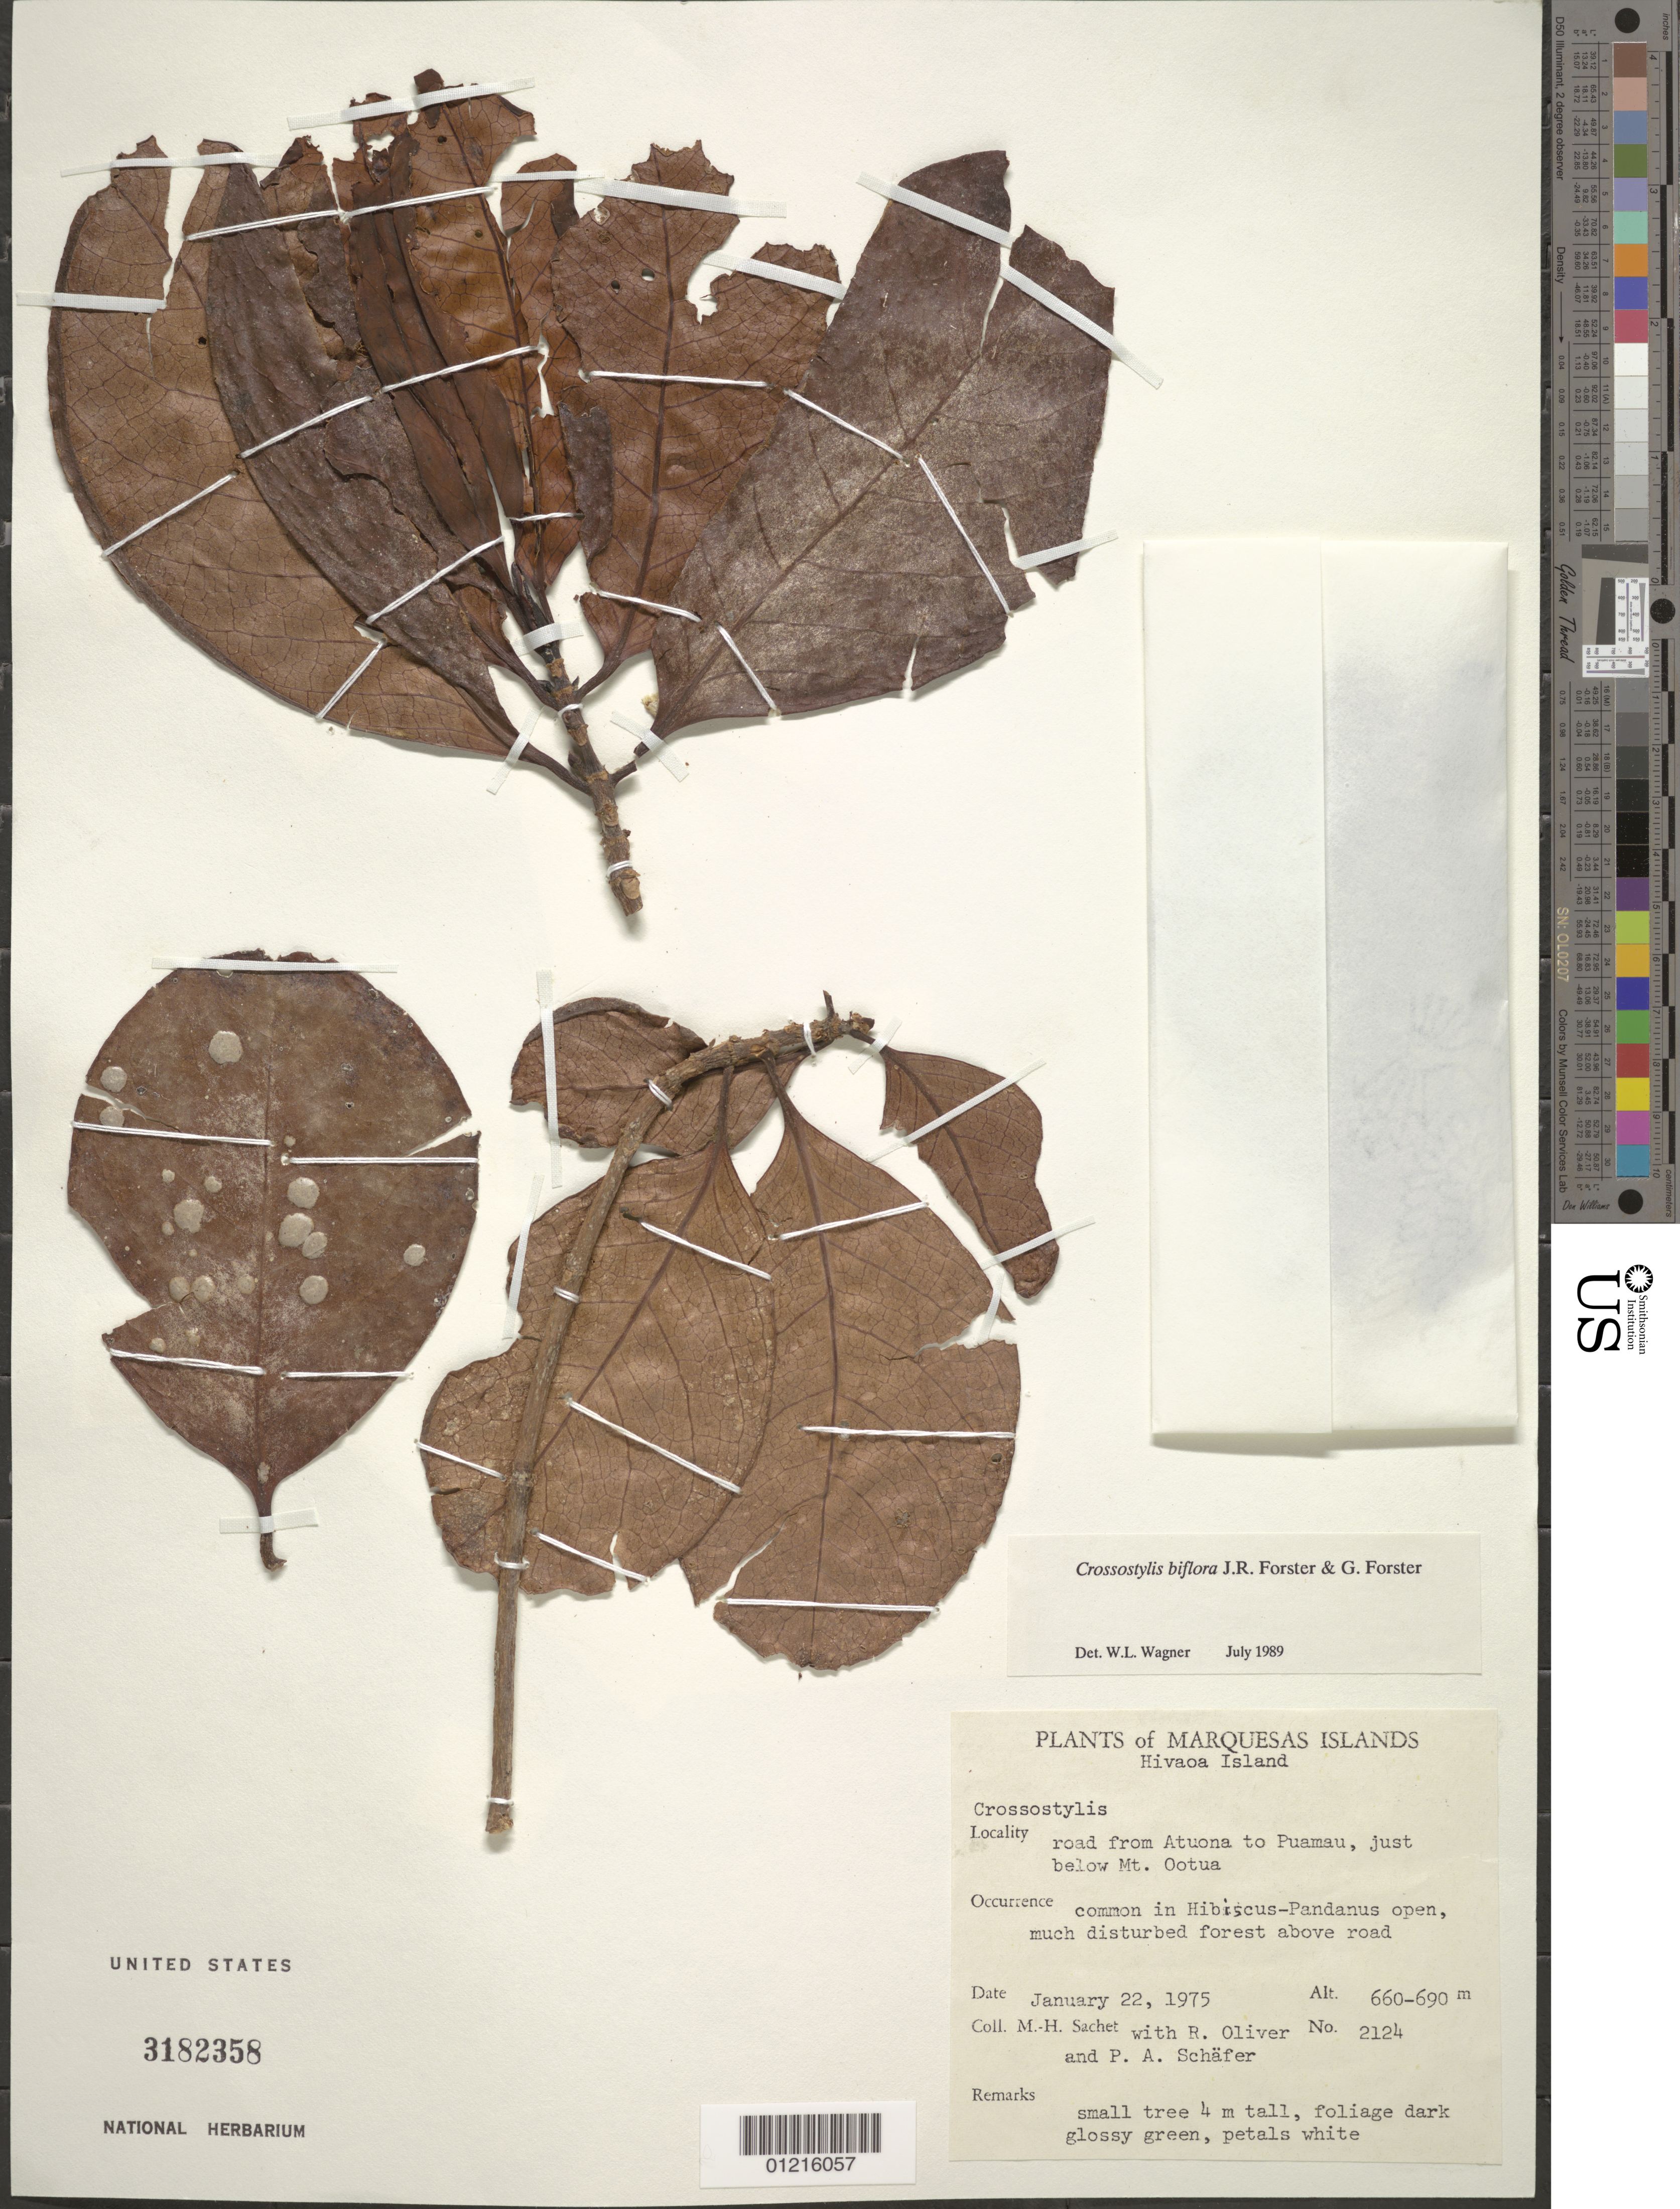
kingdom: Plantae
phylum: Tracheophyta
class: Magnoliopsida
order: Malpighiales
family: Rhizophoraceae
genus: Crossostylis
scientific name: Crossostylis biflora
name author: J.R. Forst. & G. Forst.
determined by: Wagner, W. L., (BOT), Smithsonian Institution - National Museum of Natural History (UNITED STATES)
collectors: M.-H. Sachet, R. L. Oliver & P. A. Schäfer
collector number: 2124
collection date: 1975-01-22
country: French Polynesia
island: Hiva Oa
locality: road from Atuona to Puamau, just below Mt. Ootua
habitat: much disturbed forest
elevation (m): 660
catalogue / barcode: US 3182358